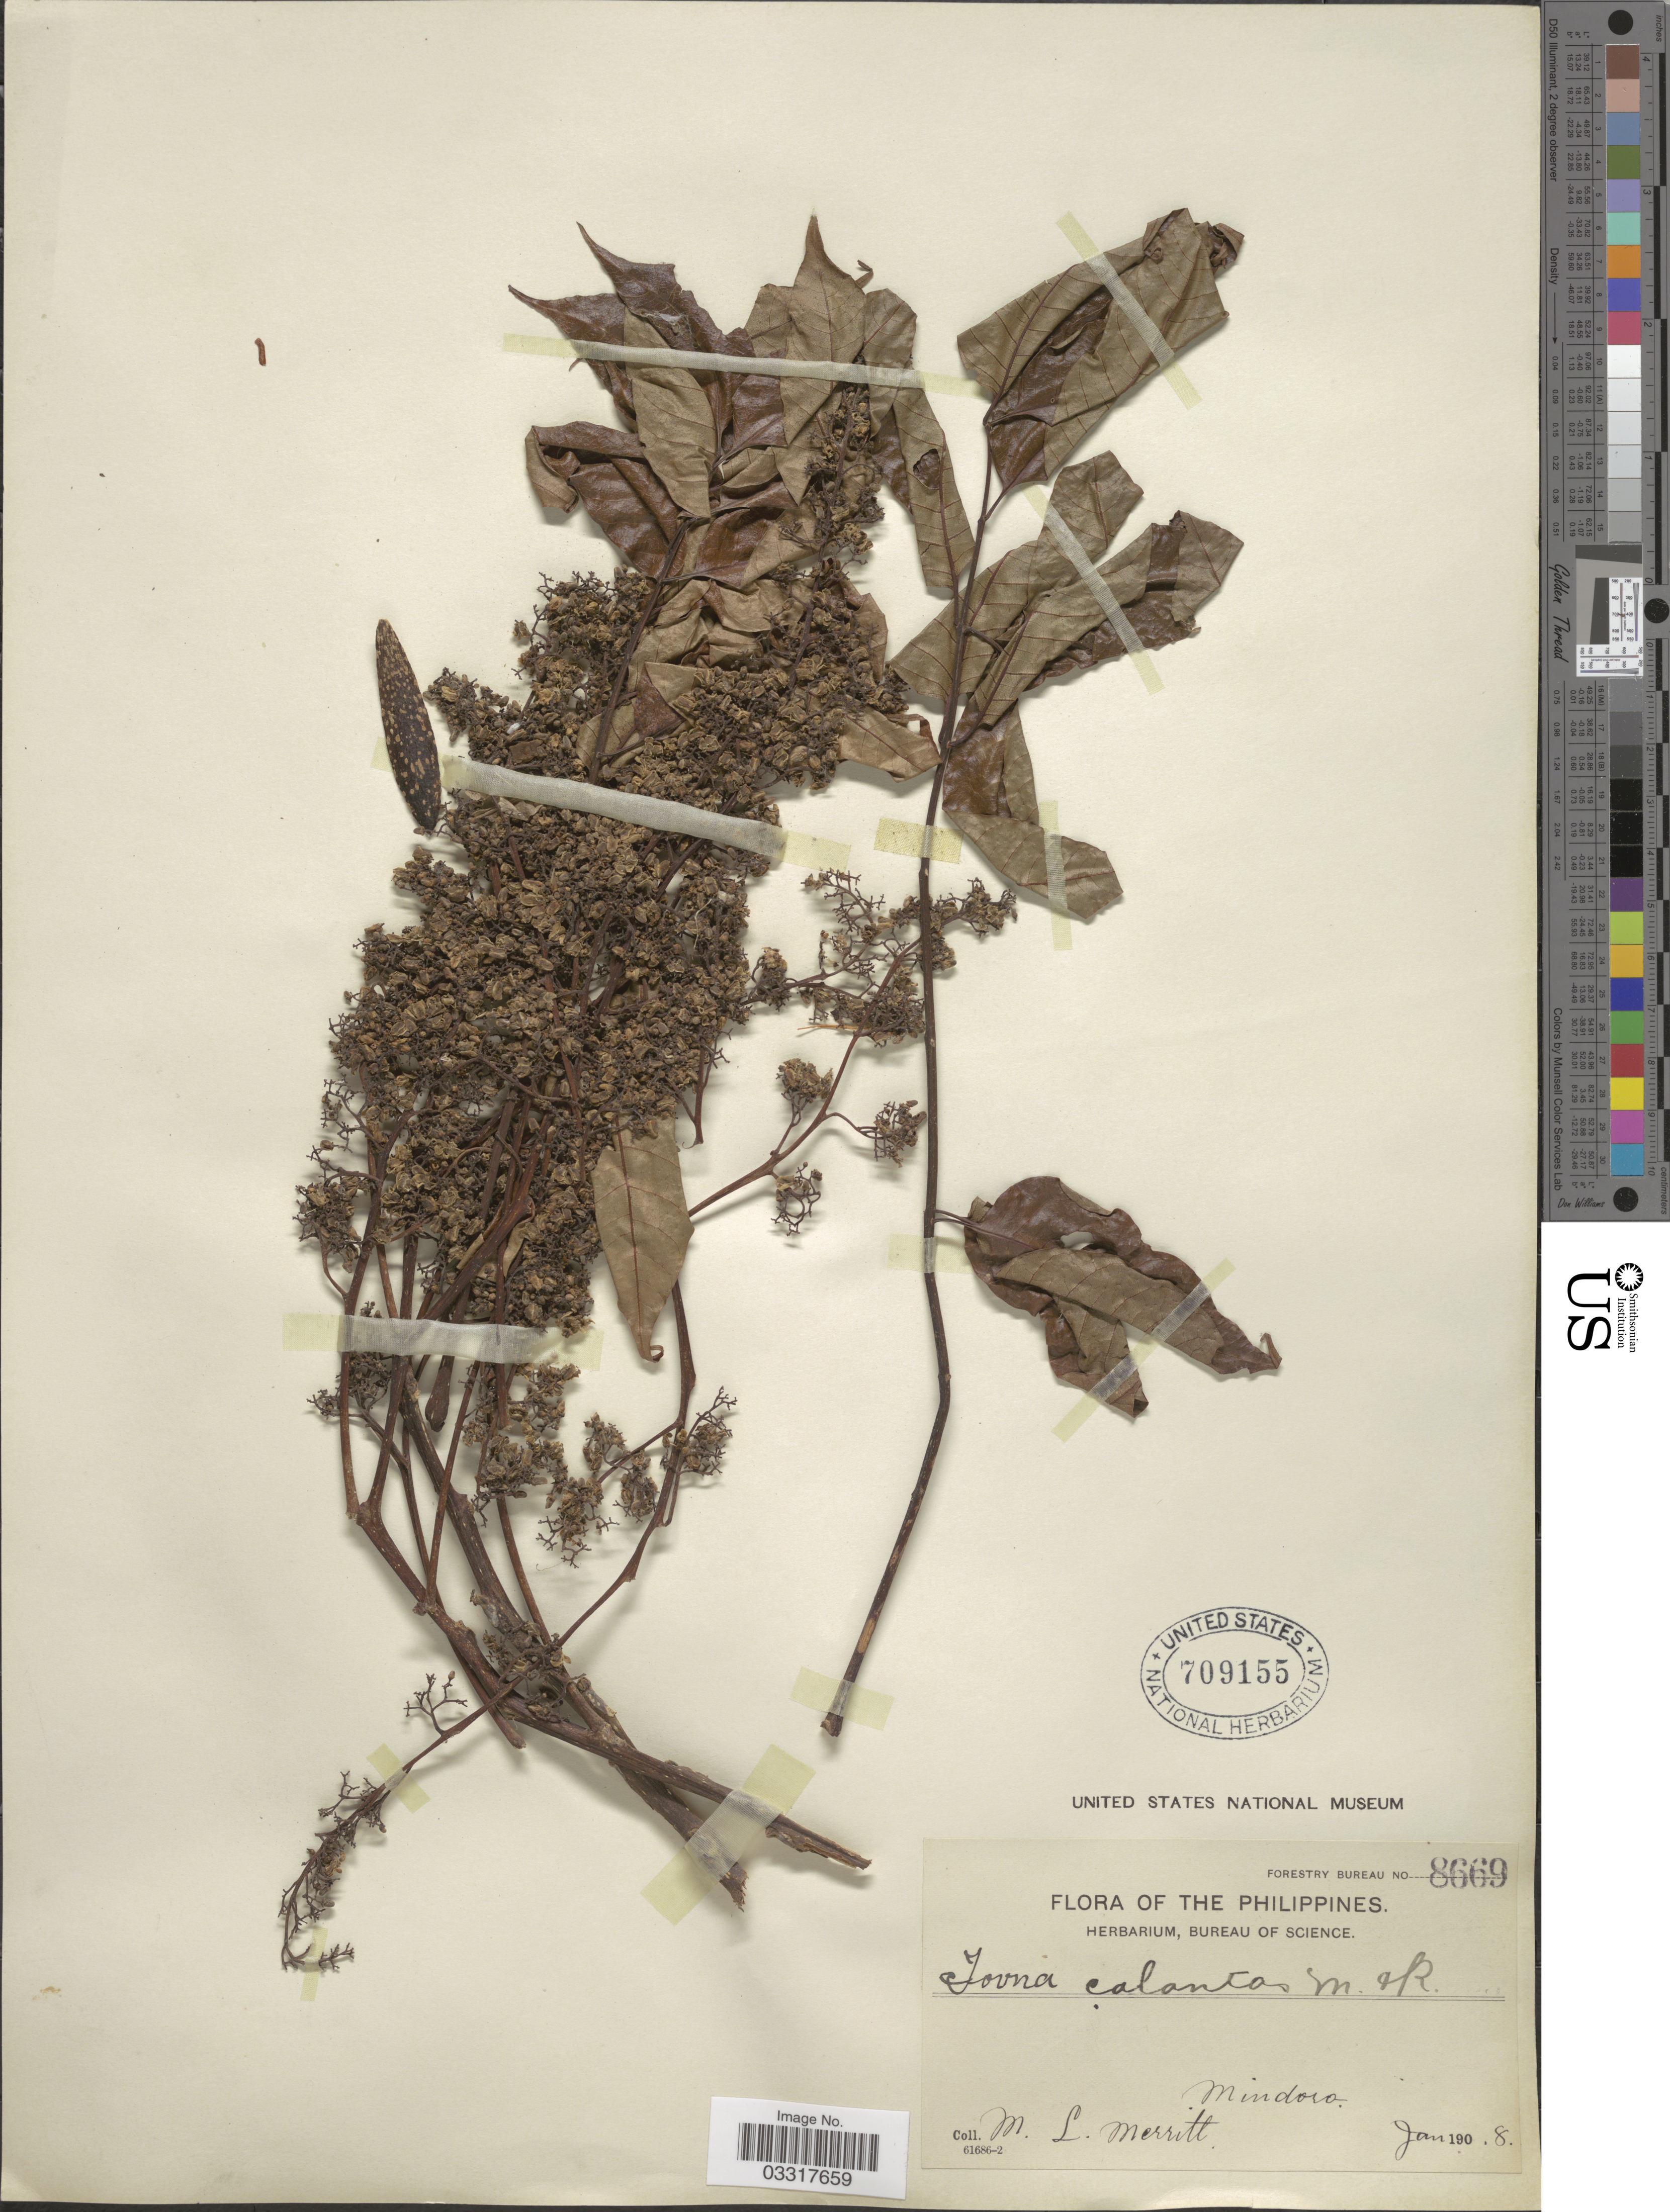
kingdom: Plantae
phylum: Tracheophyta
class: Magnoliopsida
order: Sapindales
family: Meliaceae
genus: Toona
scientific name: Toona ciliata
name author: M. Roem.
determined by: Strong, Mark T., (BOT), Smithsonian Institution - National Museum of Natural History (UNITED STATES)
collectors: M. L. Merritt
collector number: Forestry Bureau 8669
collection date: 1908-01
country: Philippines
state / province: Mimaropa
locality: Mindoro.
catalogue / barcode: US 709155